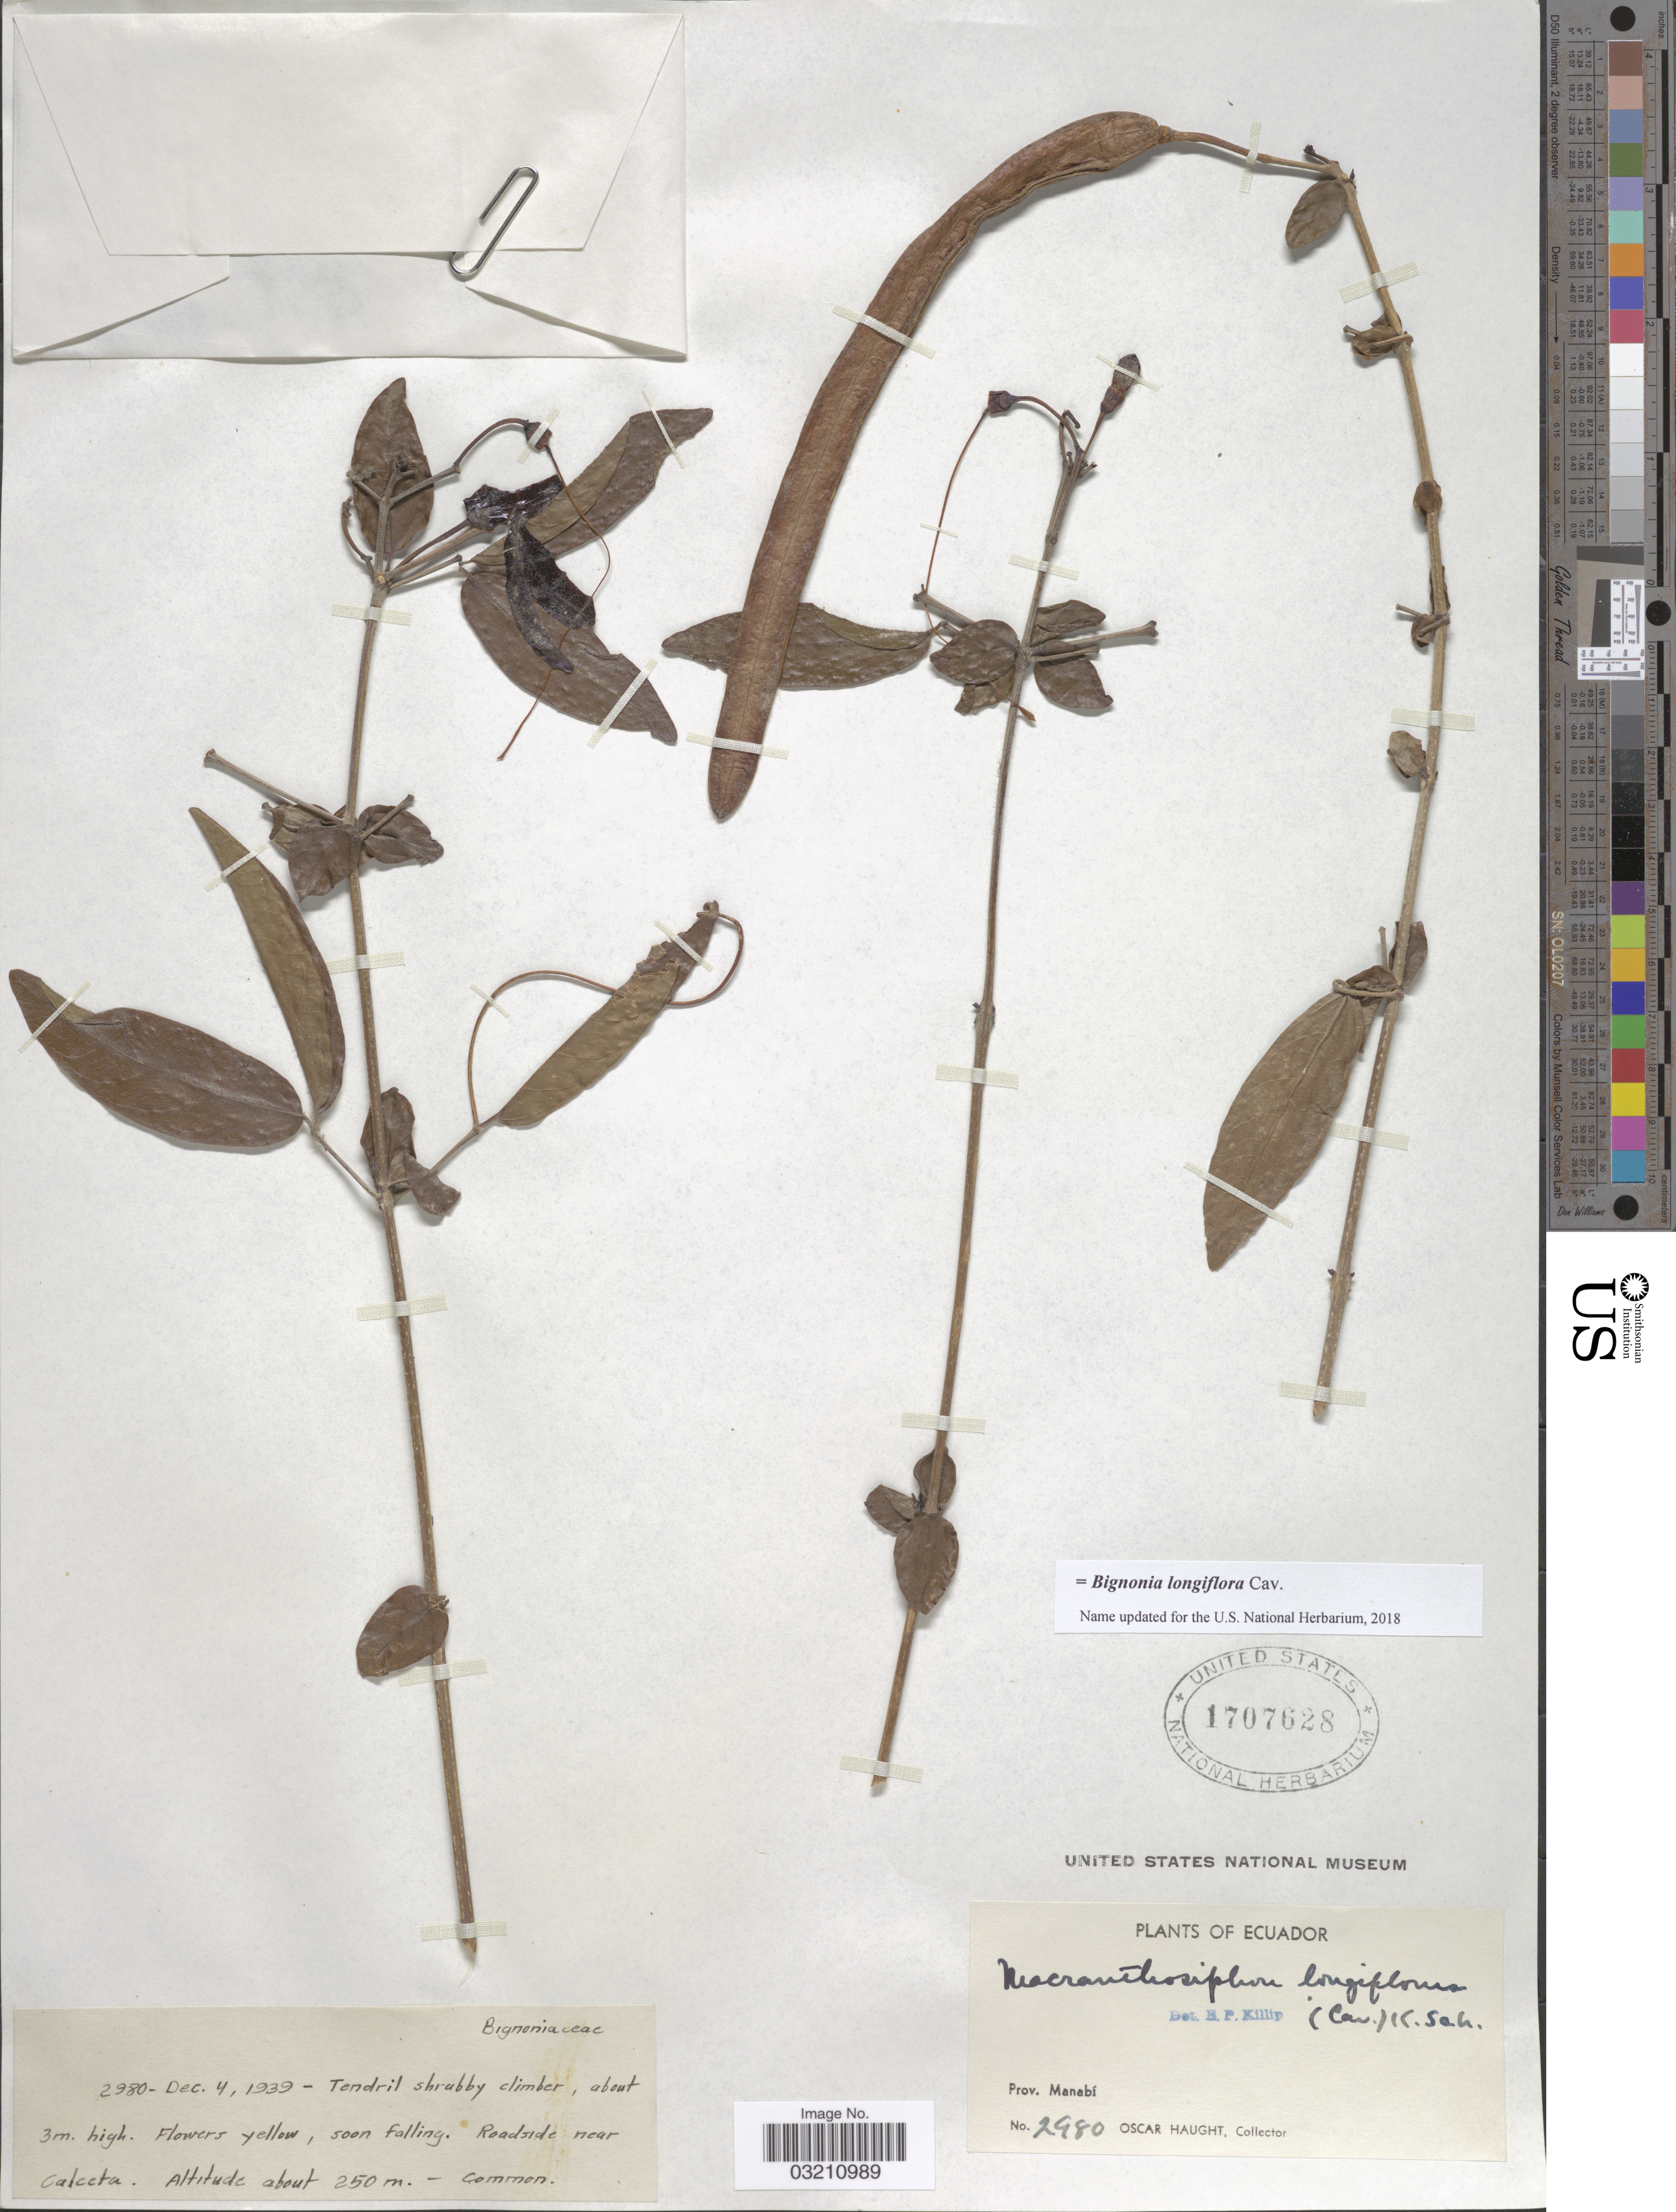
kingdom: Plantae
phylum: Tracheophyta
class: Magnoliopsida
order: Lamiales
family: Bignoniaceae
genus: Bignonia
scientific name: Bignonia longiflora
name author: Cav.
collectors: O. L. Haught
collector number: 2980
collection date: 1939-12-04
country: Ecuador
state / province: Manabí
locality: Roadside near Calceta.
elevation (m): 250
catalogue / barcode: US 1707628